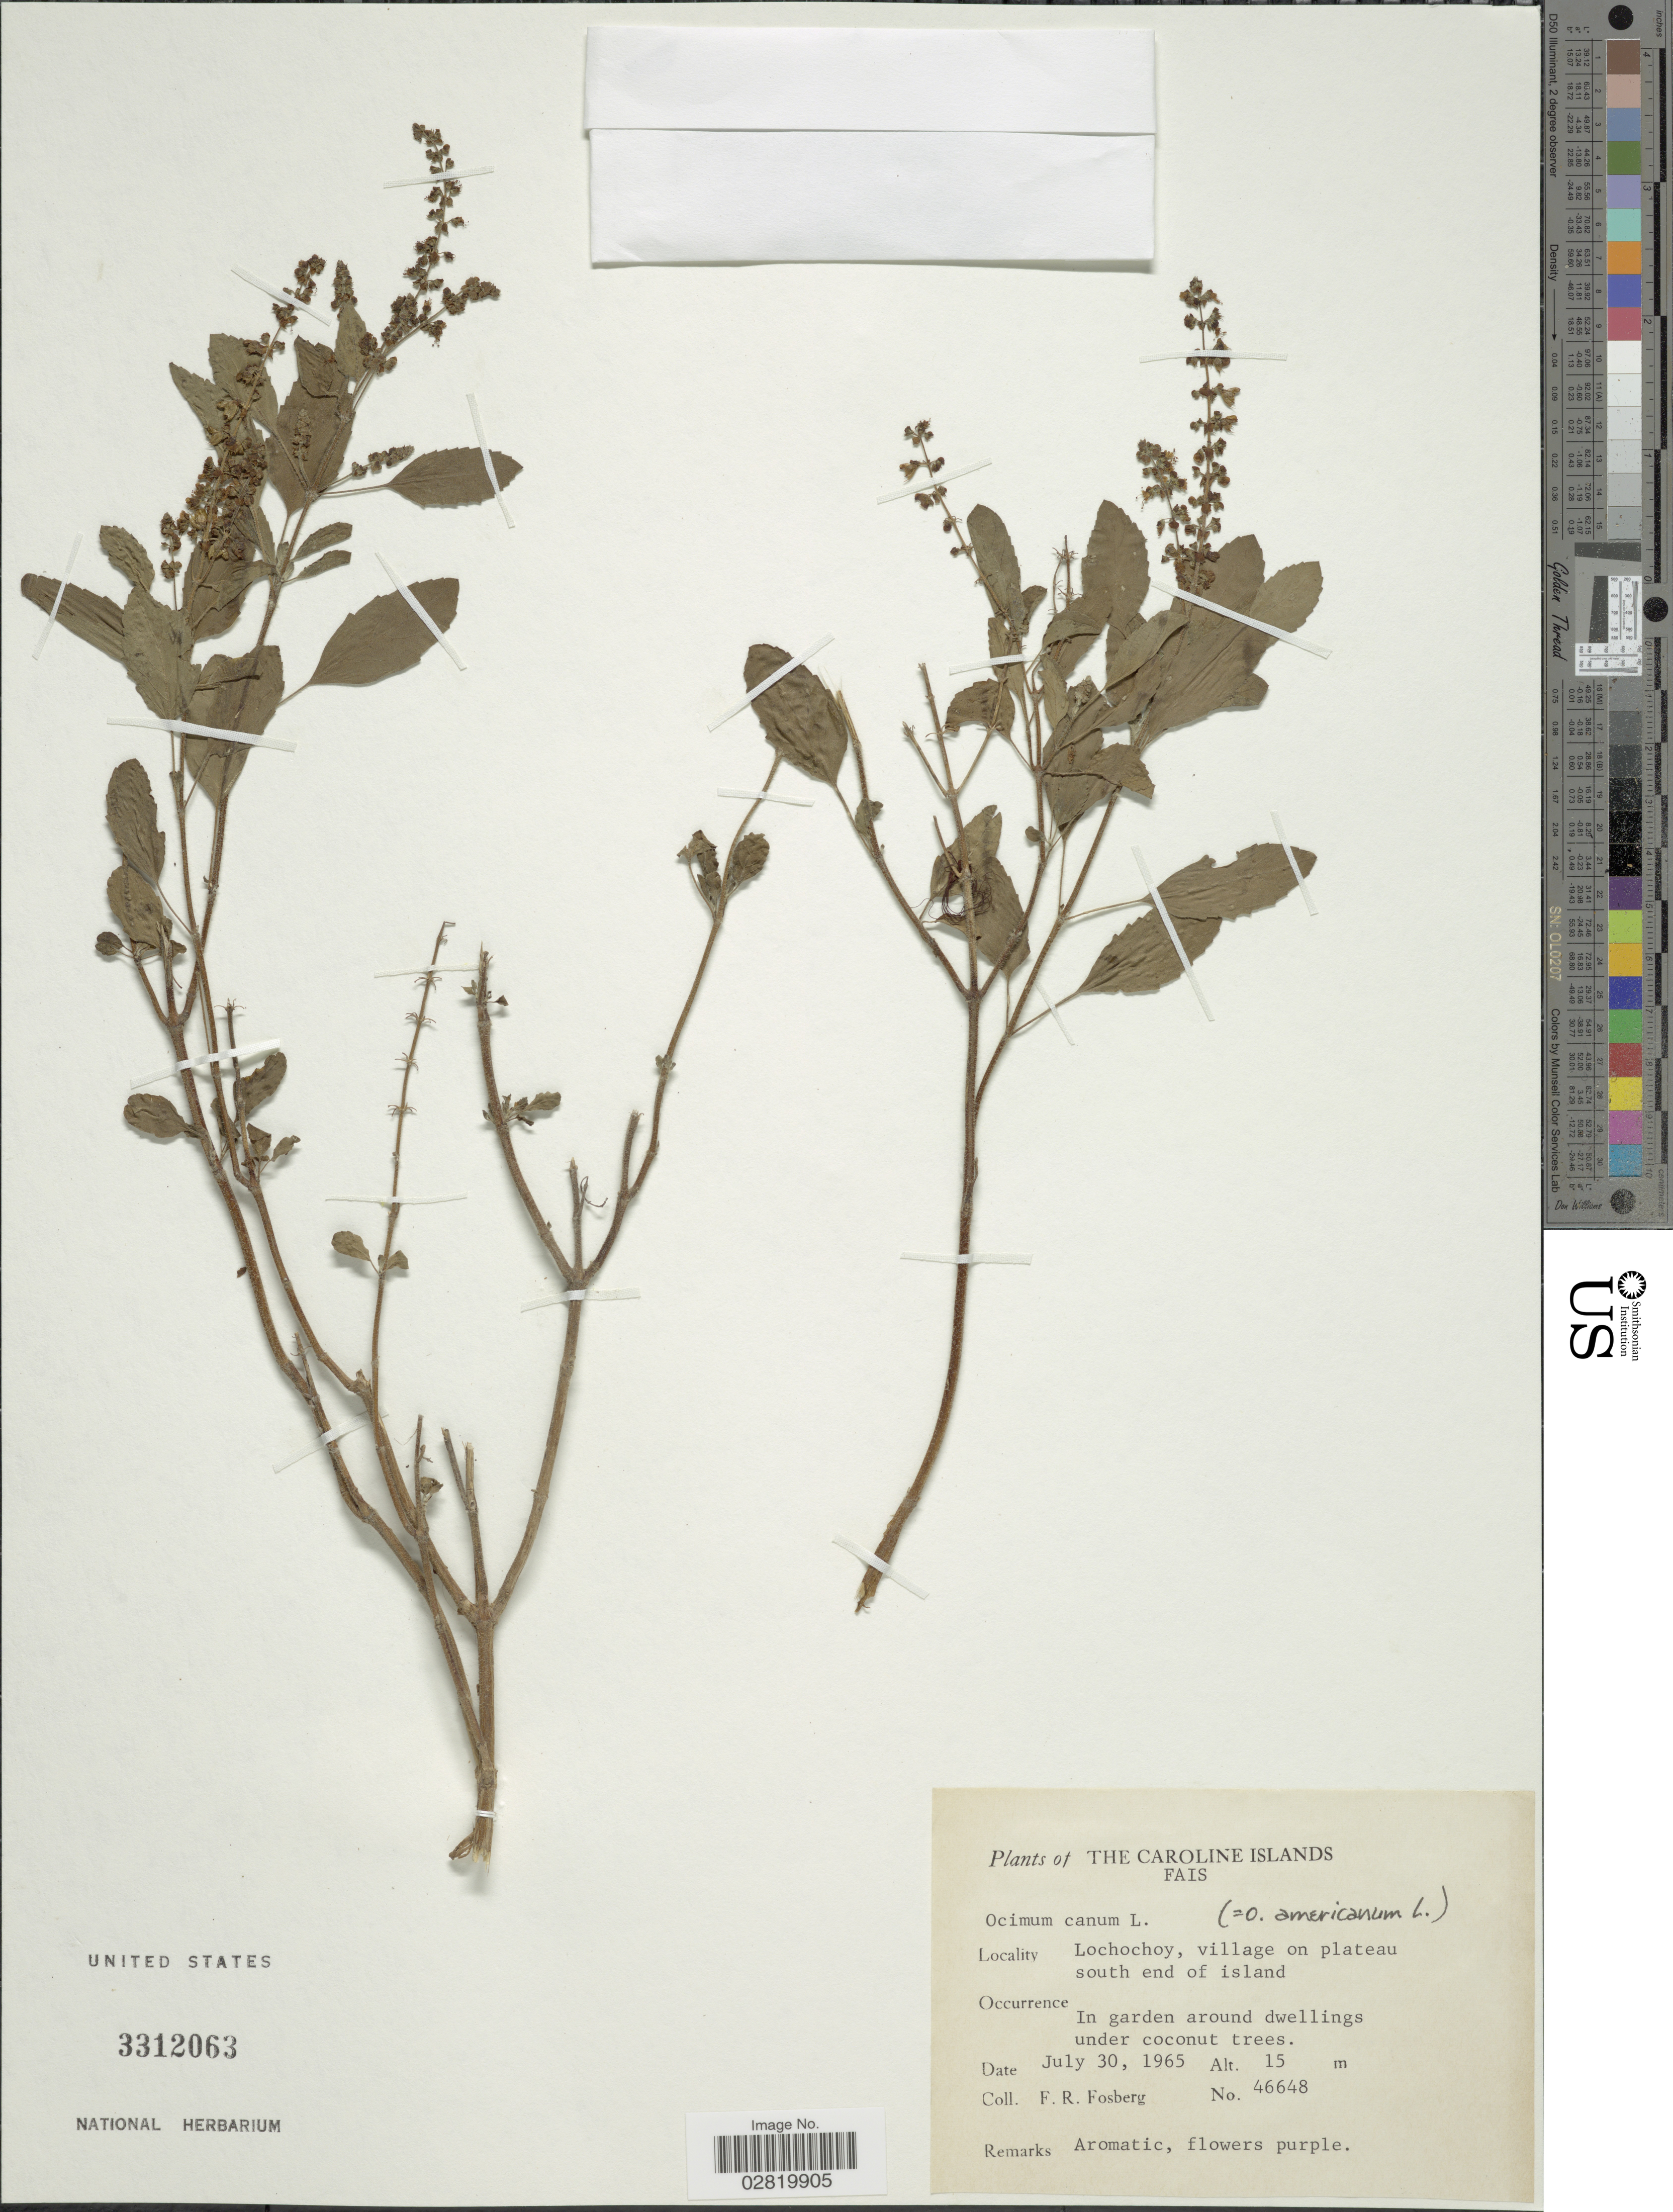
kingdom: Plantae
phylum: Tracheophyta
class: Magnoliopsida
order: Lamiales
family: Lamiaceae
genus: Ocimum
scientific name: Ocimum americanum var. americanum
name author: L.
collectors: F. R. Fosberg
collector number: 46648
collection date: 1965-07-30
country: Micronesia, Federated States of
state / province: Yap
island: Fais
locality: The Caroline Islands, Fais, Lochochoy, village on plateau south end of island.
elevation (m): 15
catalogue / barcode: US 3312063